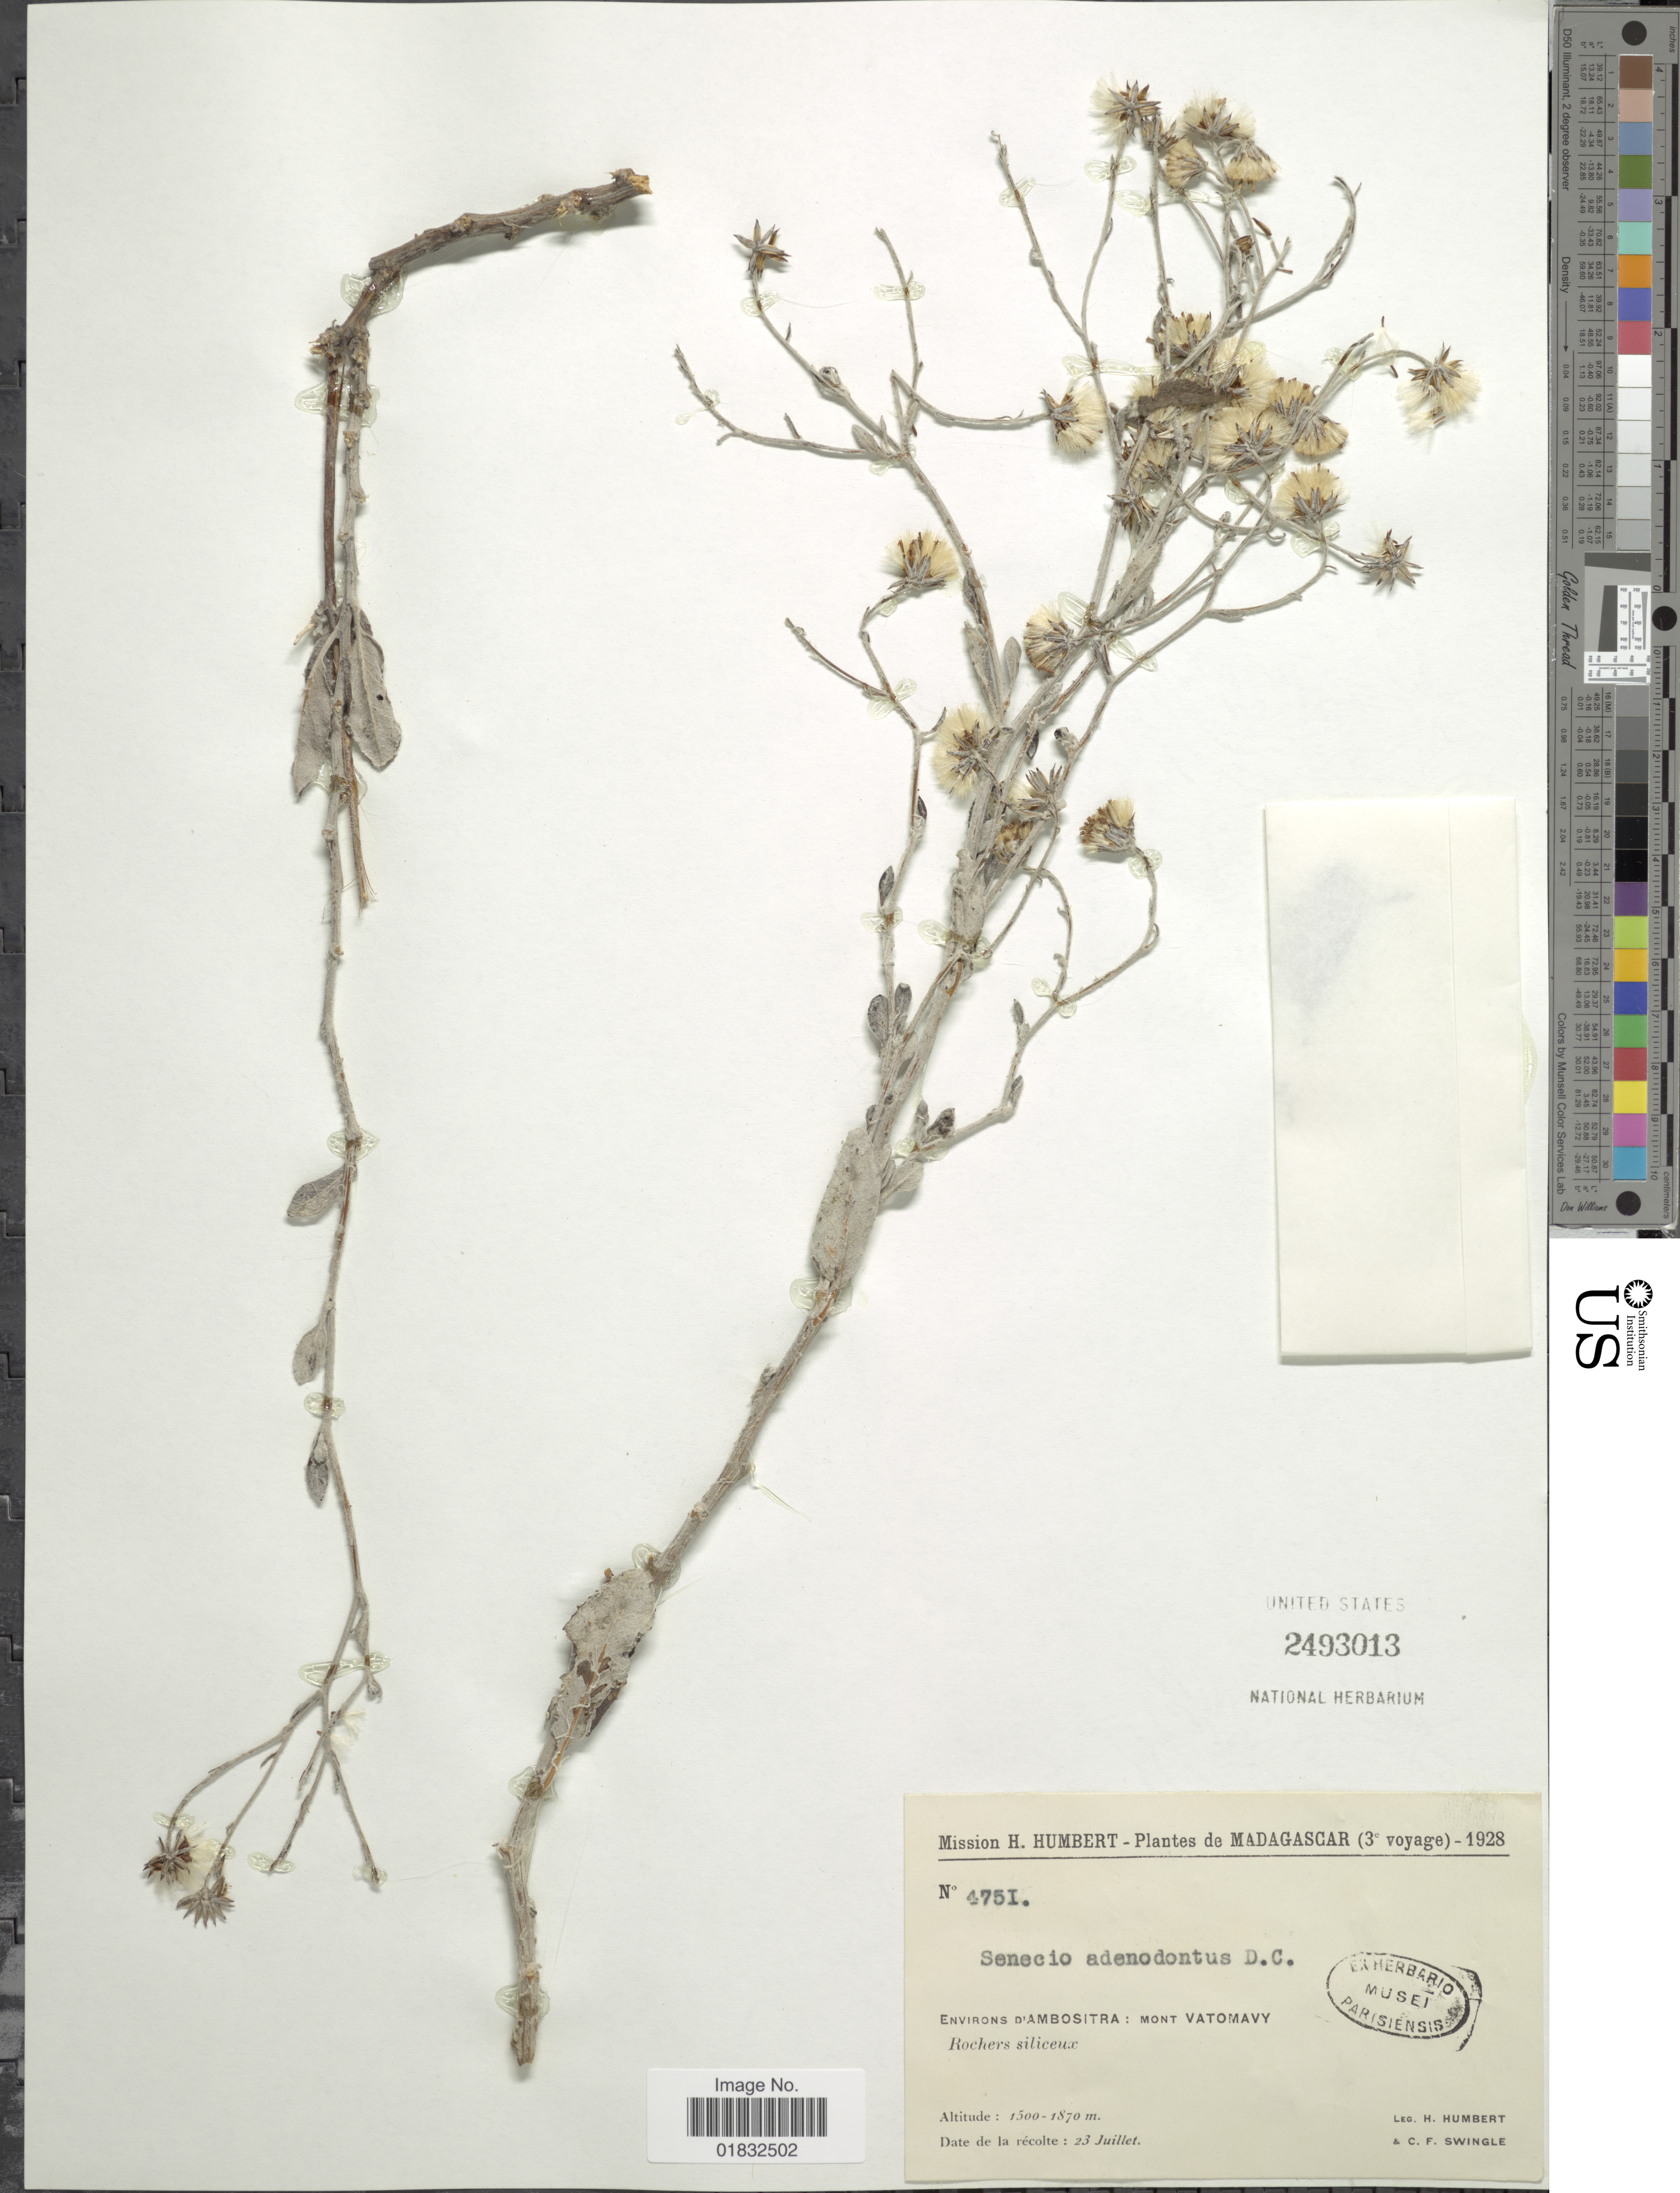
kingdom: Plantae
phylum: Tracheophyta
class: Magnoliopsida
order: Asterales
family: Asteraceae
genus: Hubertia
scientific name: Hubertia adenodonta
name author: (DC.) C. Jeffrey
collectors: H. Humbert & C. Swingle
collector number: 4751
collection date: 1928-07-23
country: Madagascar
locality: Environs D'Ambositra: Mont Vatomavy, Rochers siliceux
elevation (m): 1500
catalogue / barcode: US 2493013